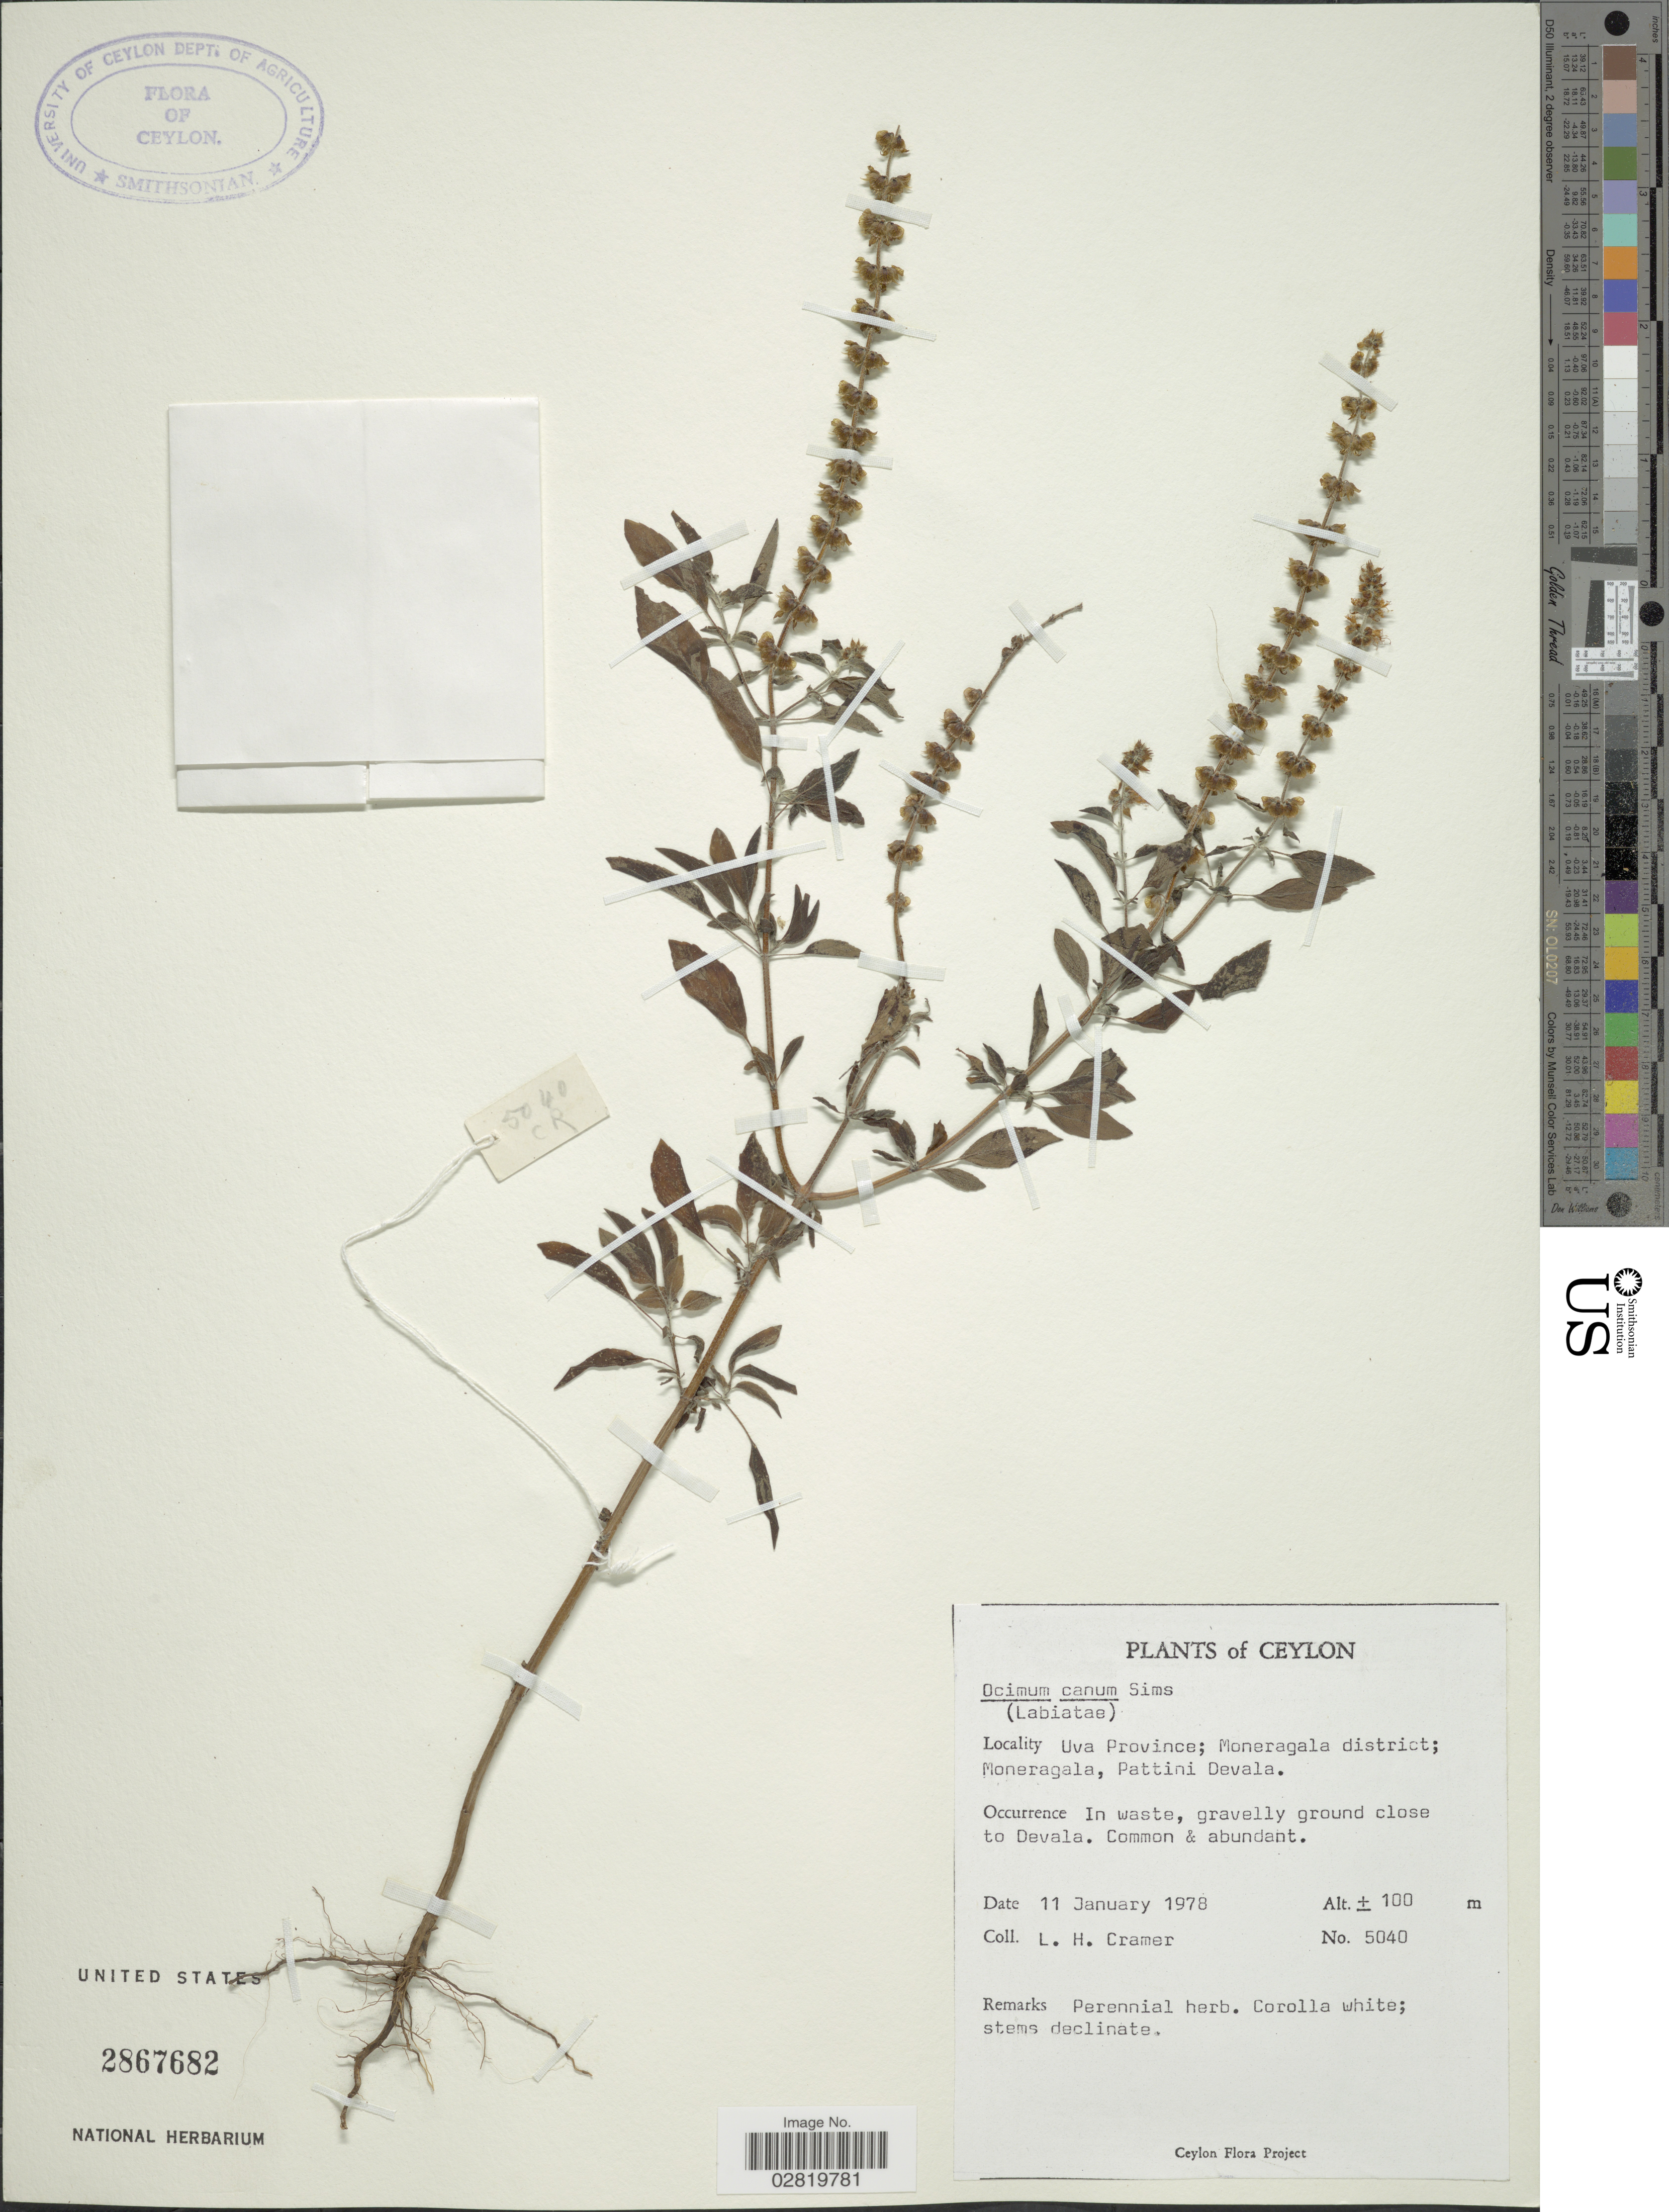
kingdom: Plantae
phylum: Tracheophyta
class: Magnoliopsida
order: Lamiales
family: Lamiaceae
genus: Ocimum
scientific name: Ocimum canum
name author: Sims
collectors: L. H. Cramer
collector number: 5040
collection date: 1978-01-11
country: Sri Lanka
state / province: Uva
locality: Ceylon, Uva Province; Moneragala district; Moneragala, Pattini Devala.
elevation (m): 100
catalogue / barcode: US 2867682